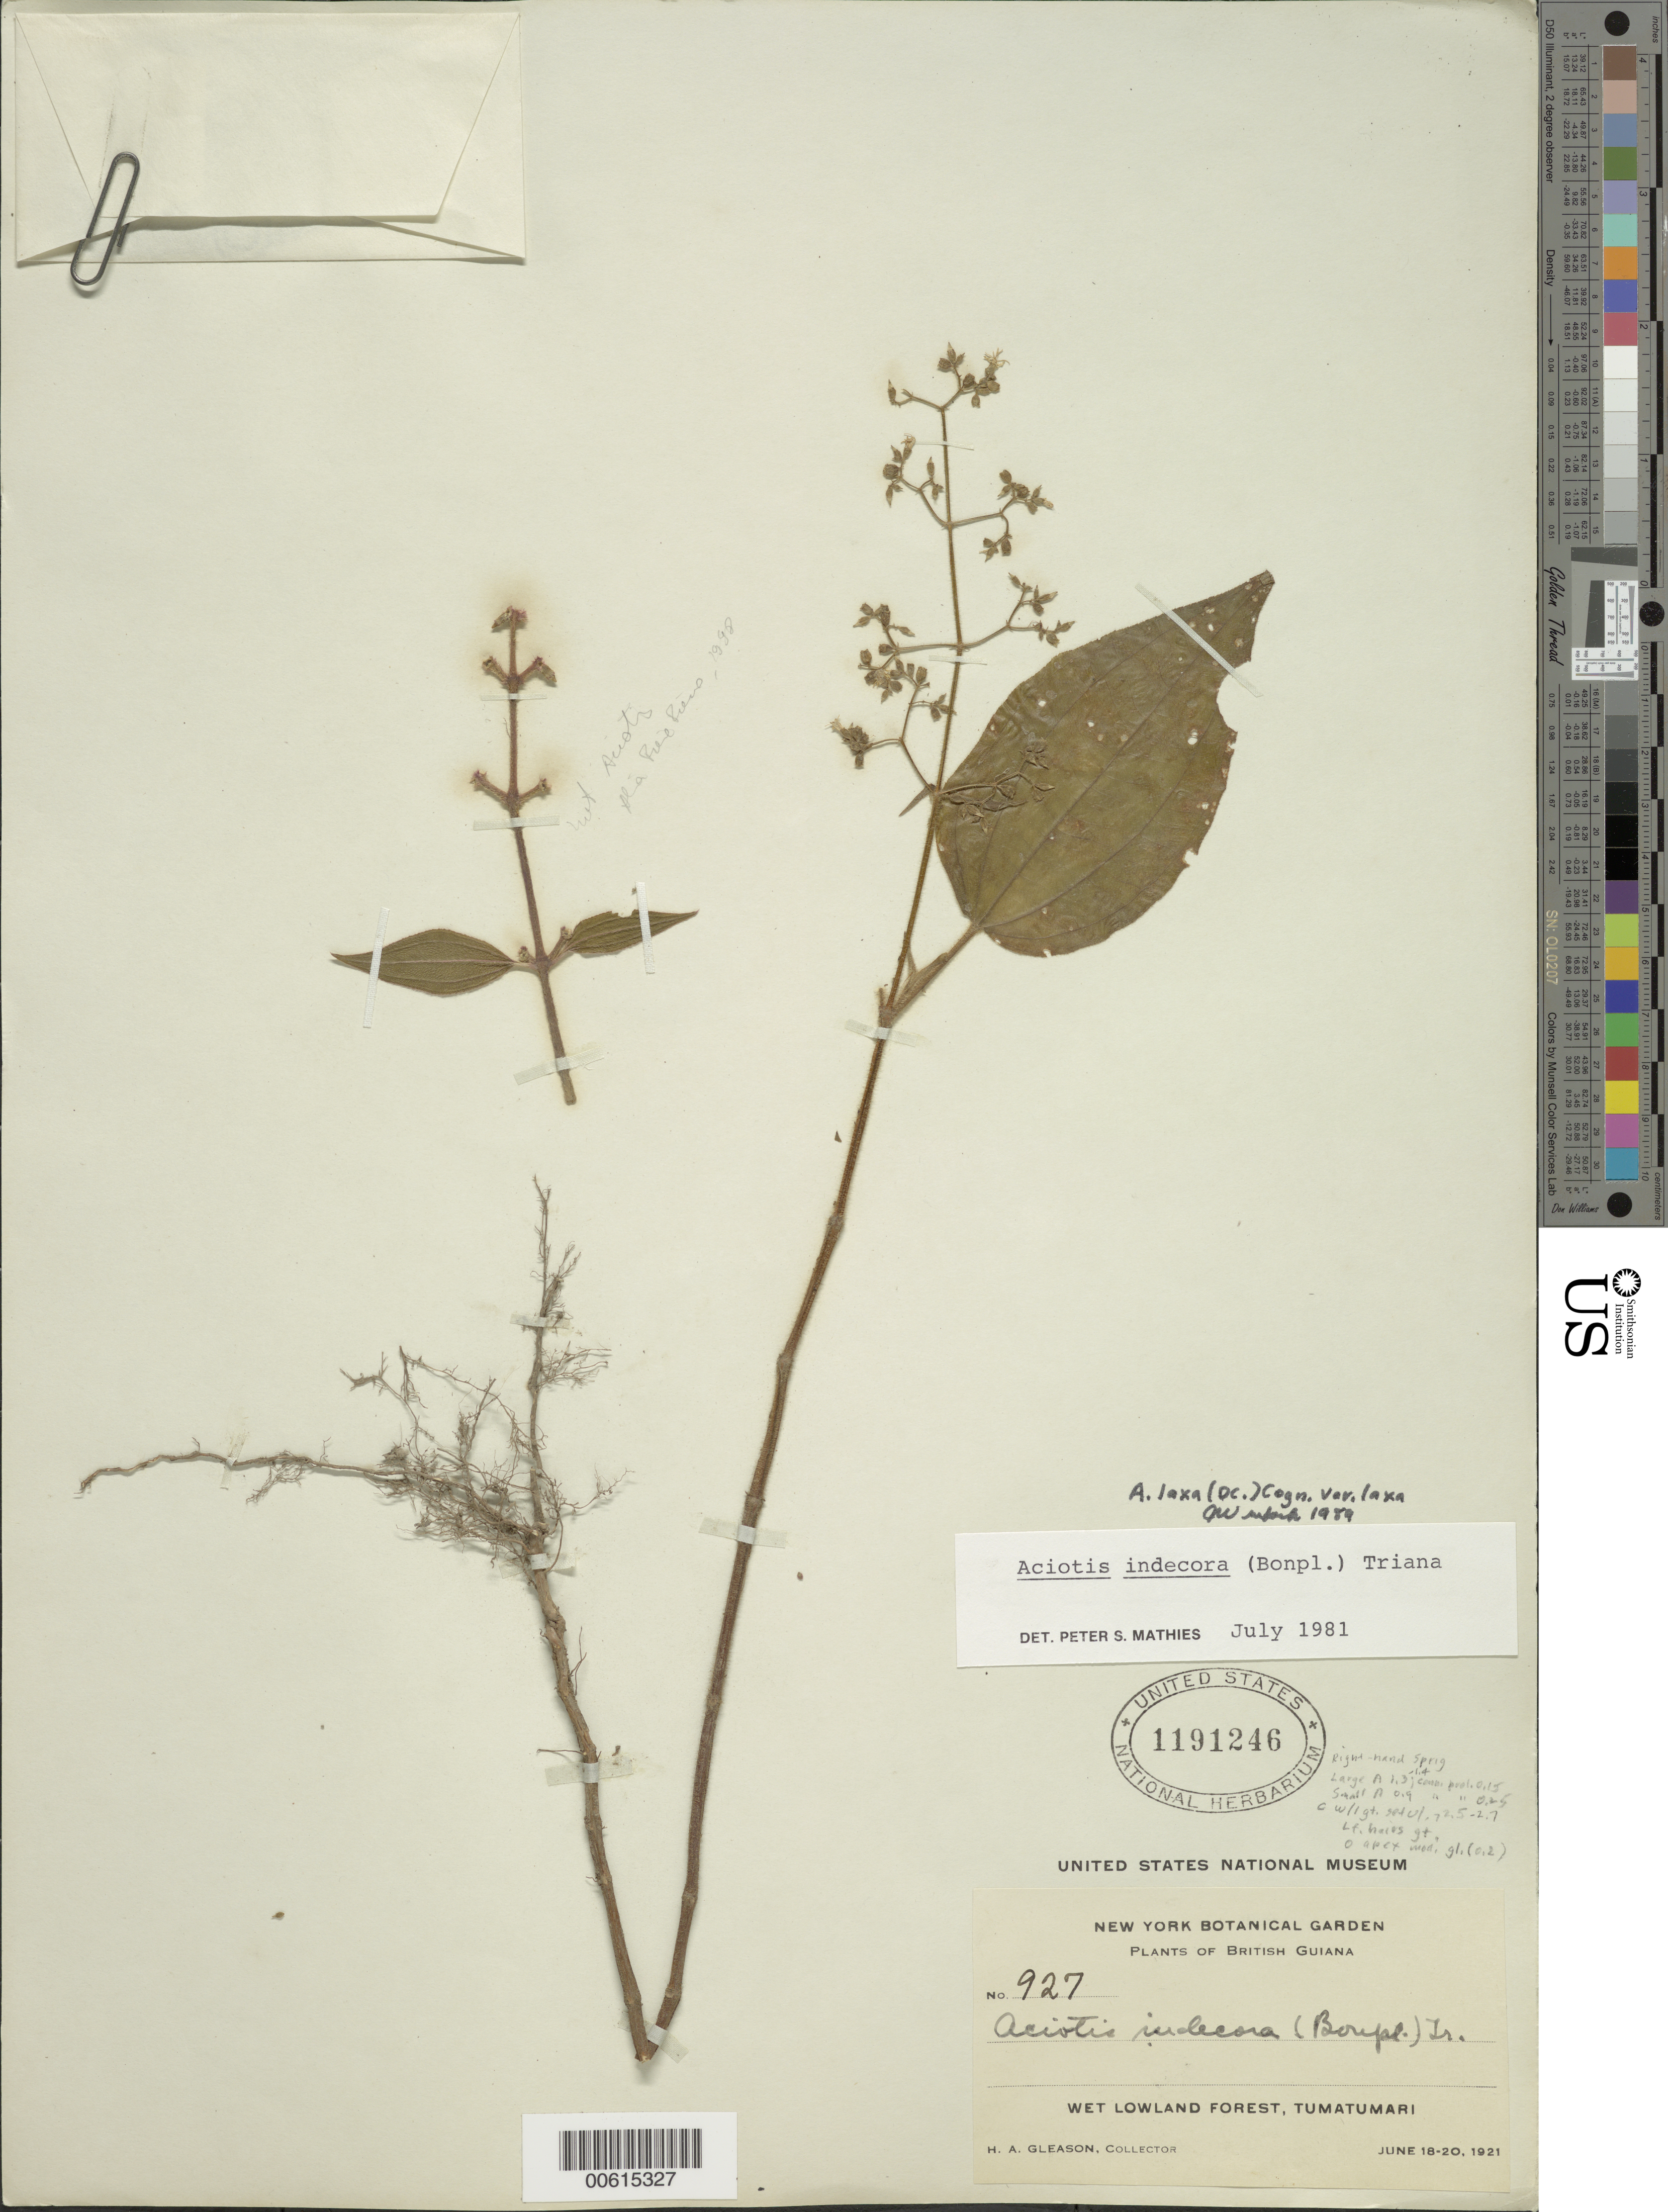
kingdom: Plantae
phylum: Tracheophyta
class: Magnoliopsida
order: Myrtales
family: Melastomataceae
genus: Aciotis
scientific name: Aciotis indecora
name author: (Bonpl.) Triana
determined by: Mathies, P. S.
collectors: H. A. Gleason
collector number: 927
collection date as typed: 18-Jun-21 to 20-Jun-21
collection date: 1921-06-18/1921-06-20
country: Guyana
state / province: U. Demerara-Berbice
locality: Tumatumari Village, Potaro R.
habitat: Wet lowland forest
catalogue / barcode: US 1191246